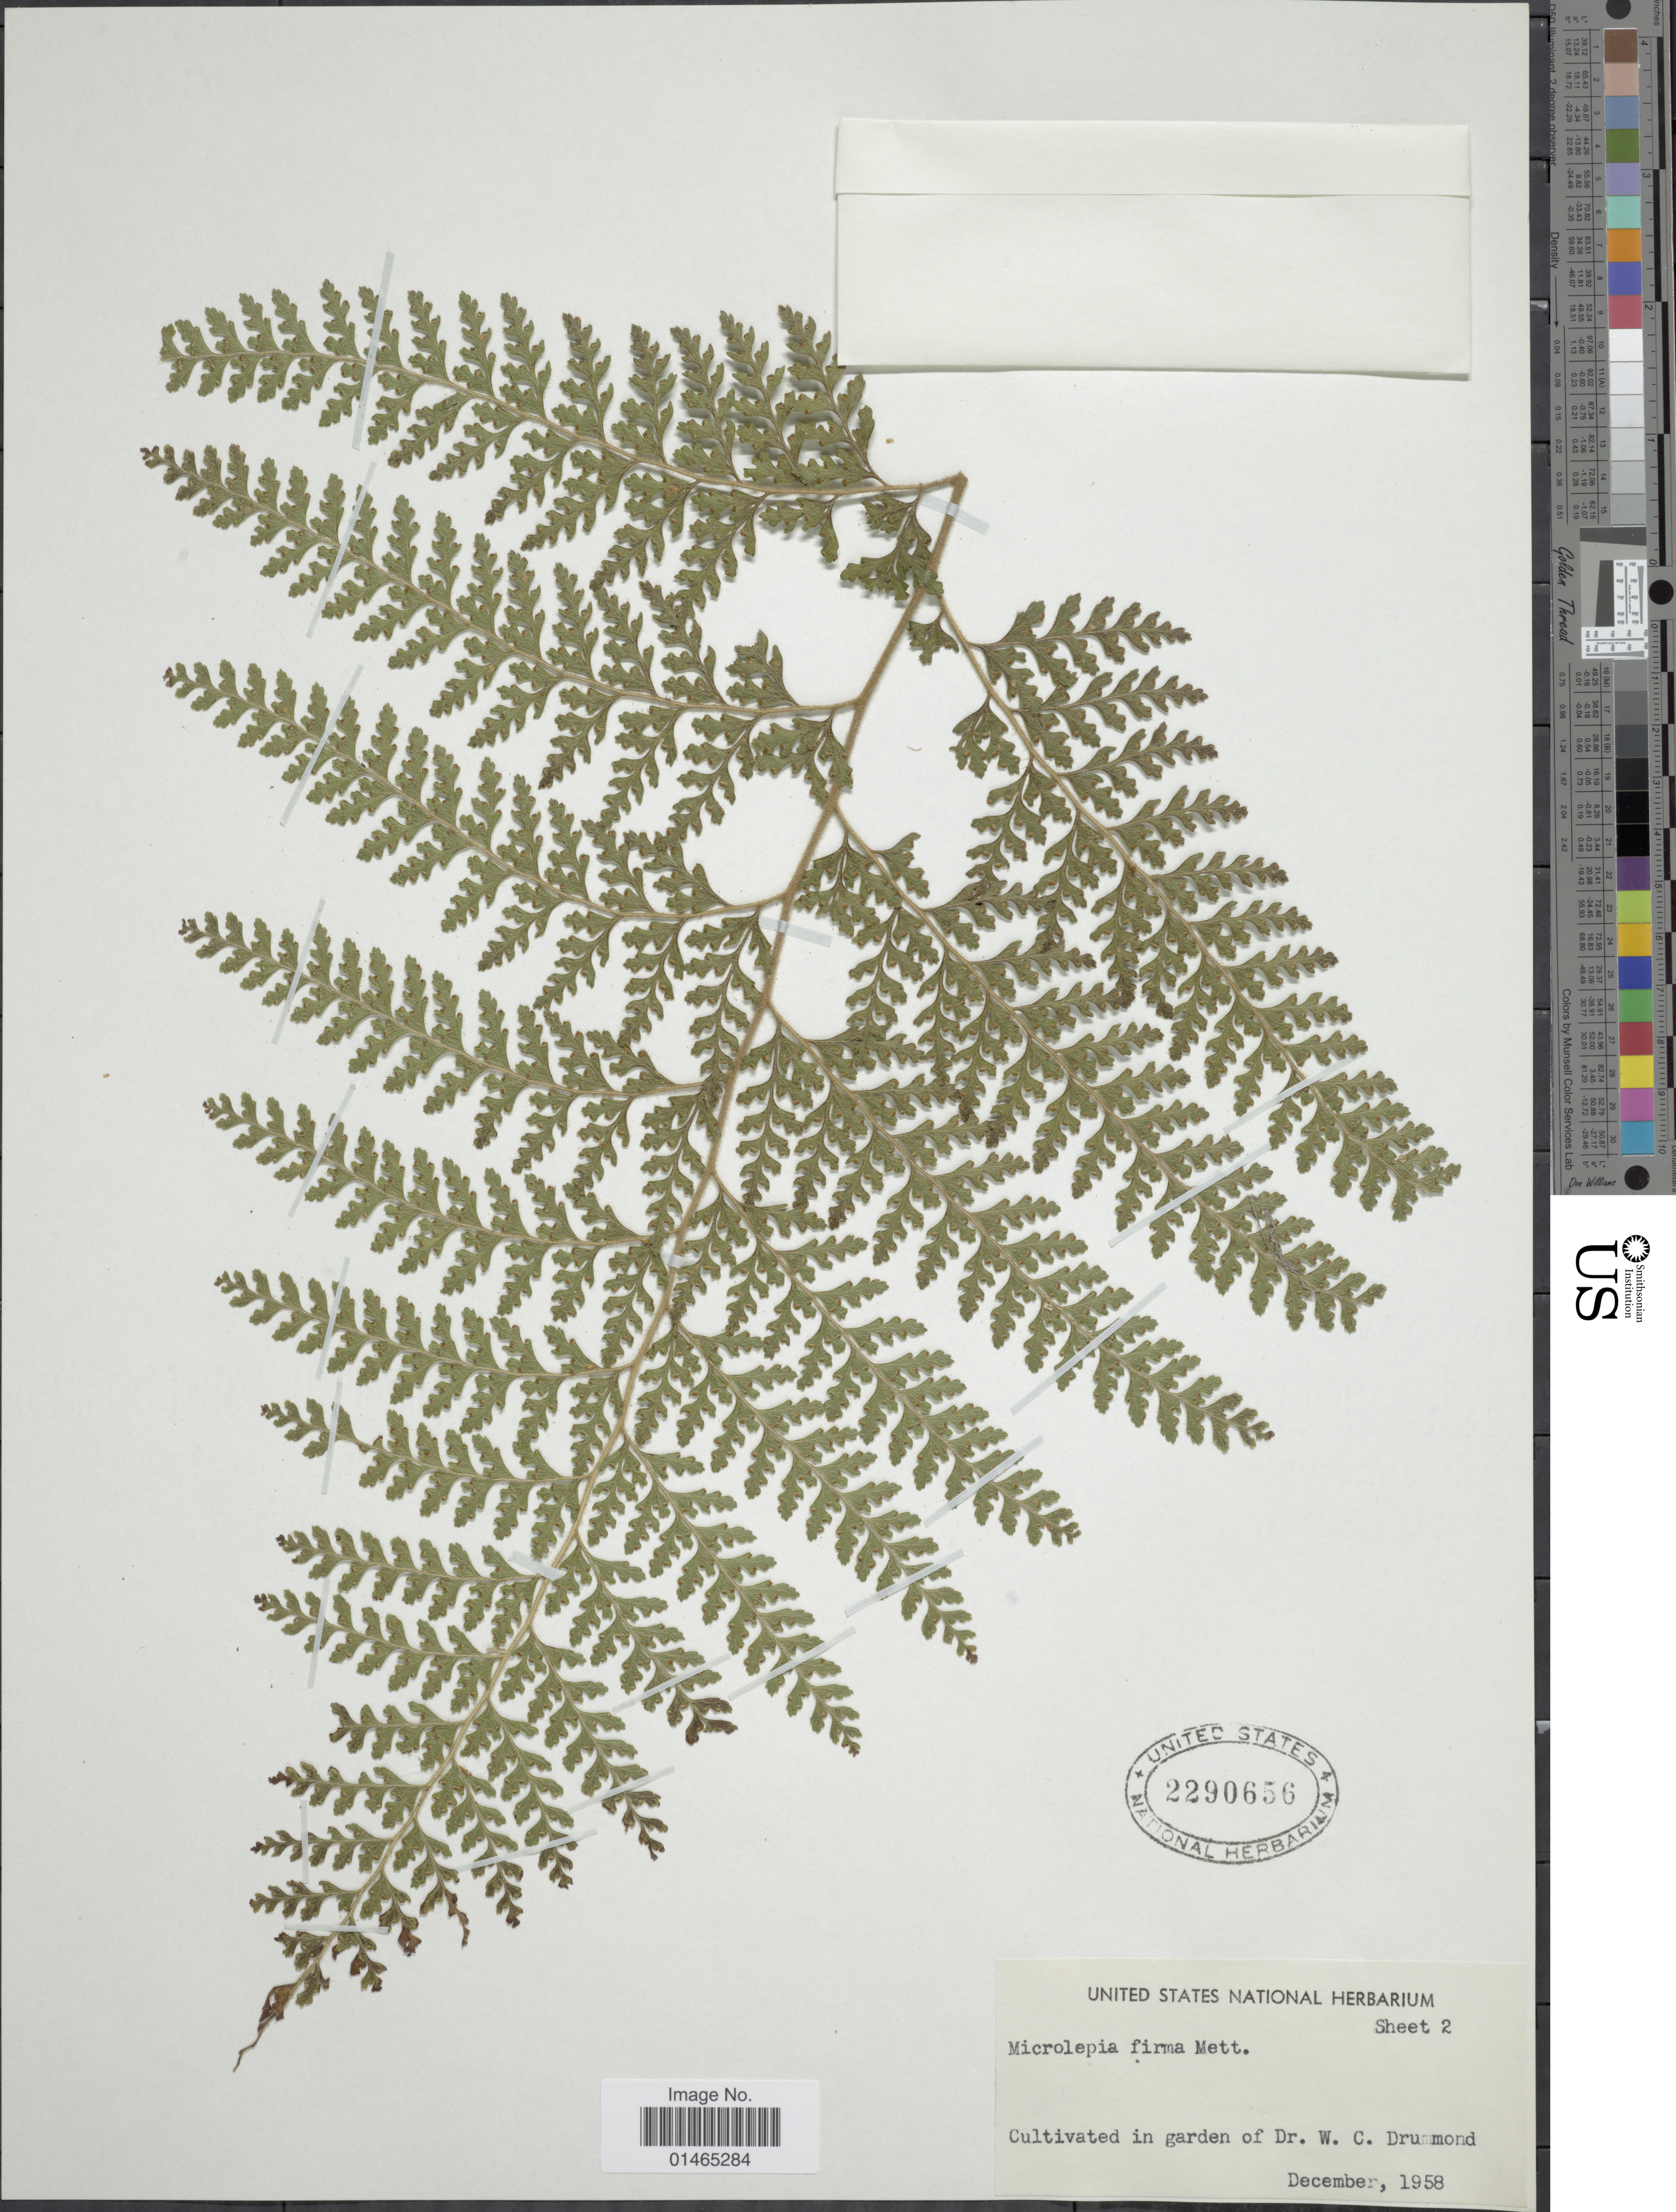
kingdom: Plantae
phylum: Tracheophyta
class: Polypodiopsida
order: Polypodiales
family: Dennstaedtiaceae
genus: Microlepia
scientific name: Microlepia firma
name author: Mett. ex Kuhn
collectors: W. Drummond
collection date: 1958-12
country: United States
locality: Cultivated in garden of Dr. W.C. Drummond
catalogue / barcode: US 2290656